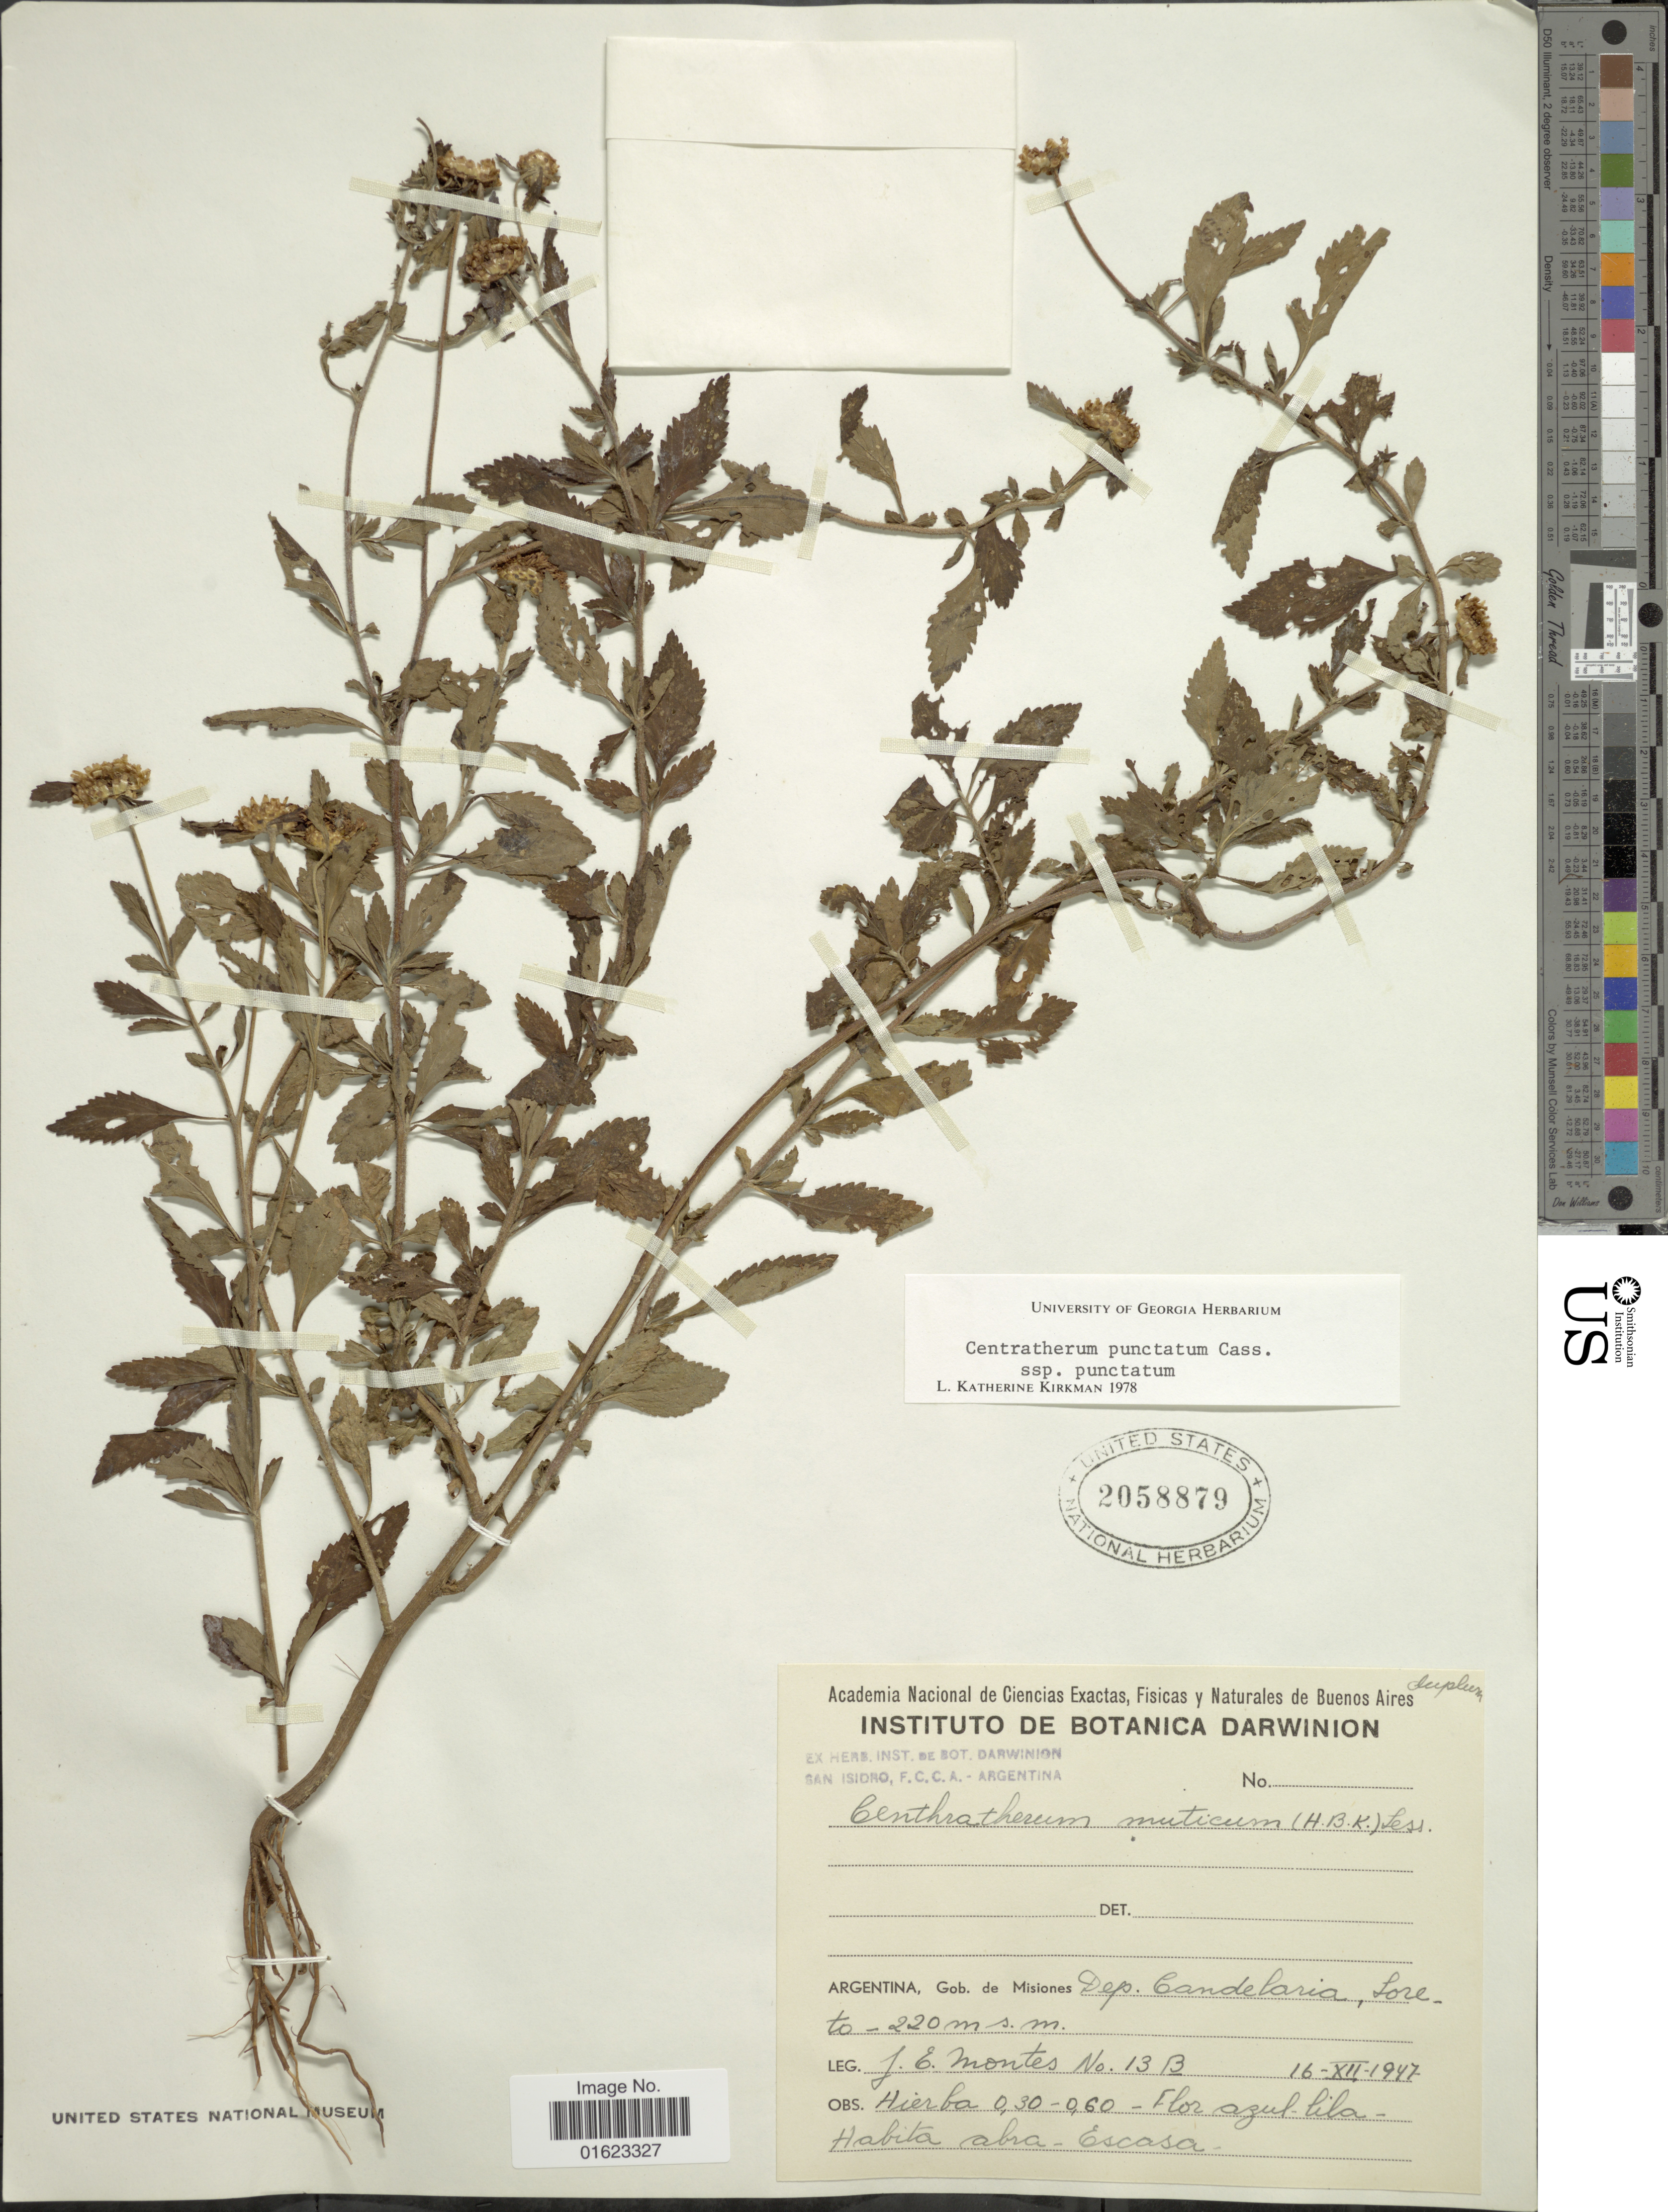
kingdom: Plantae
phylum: Tracheophyta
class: Magnoliopsida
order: Asterales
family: Asteraceae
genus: Centratherum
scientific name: Centratherum punctatum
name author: Cass.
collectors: J. E. Montes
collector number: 13B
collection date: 1947-12-16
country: Argentina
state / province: Misiones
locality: Argentina, Gob. de Misiones Dep. Candelaria, Loreto.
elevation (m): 220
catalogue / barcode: US 2058879